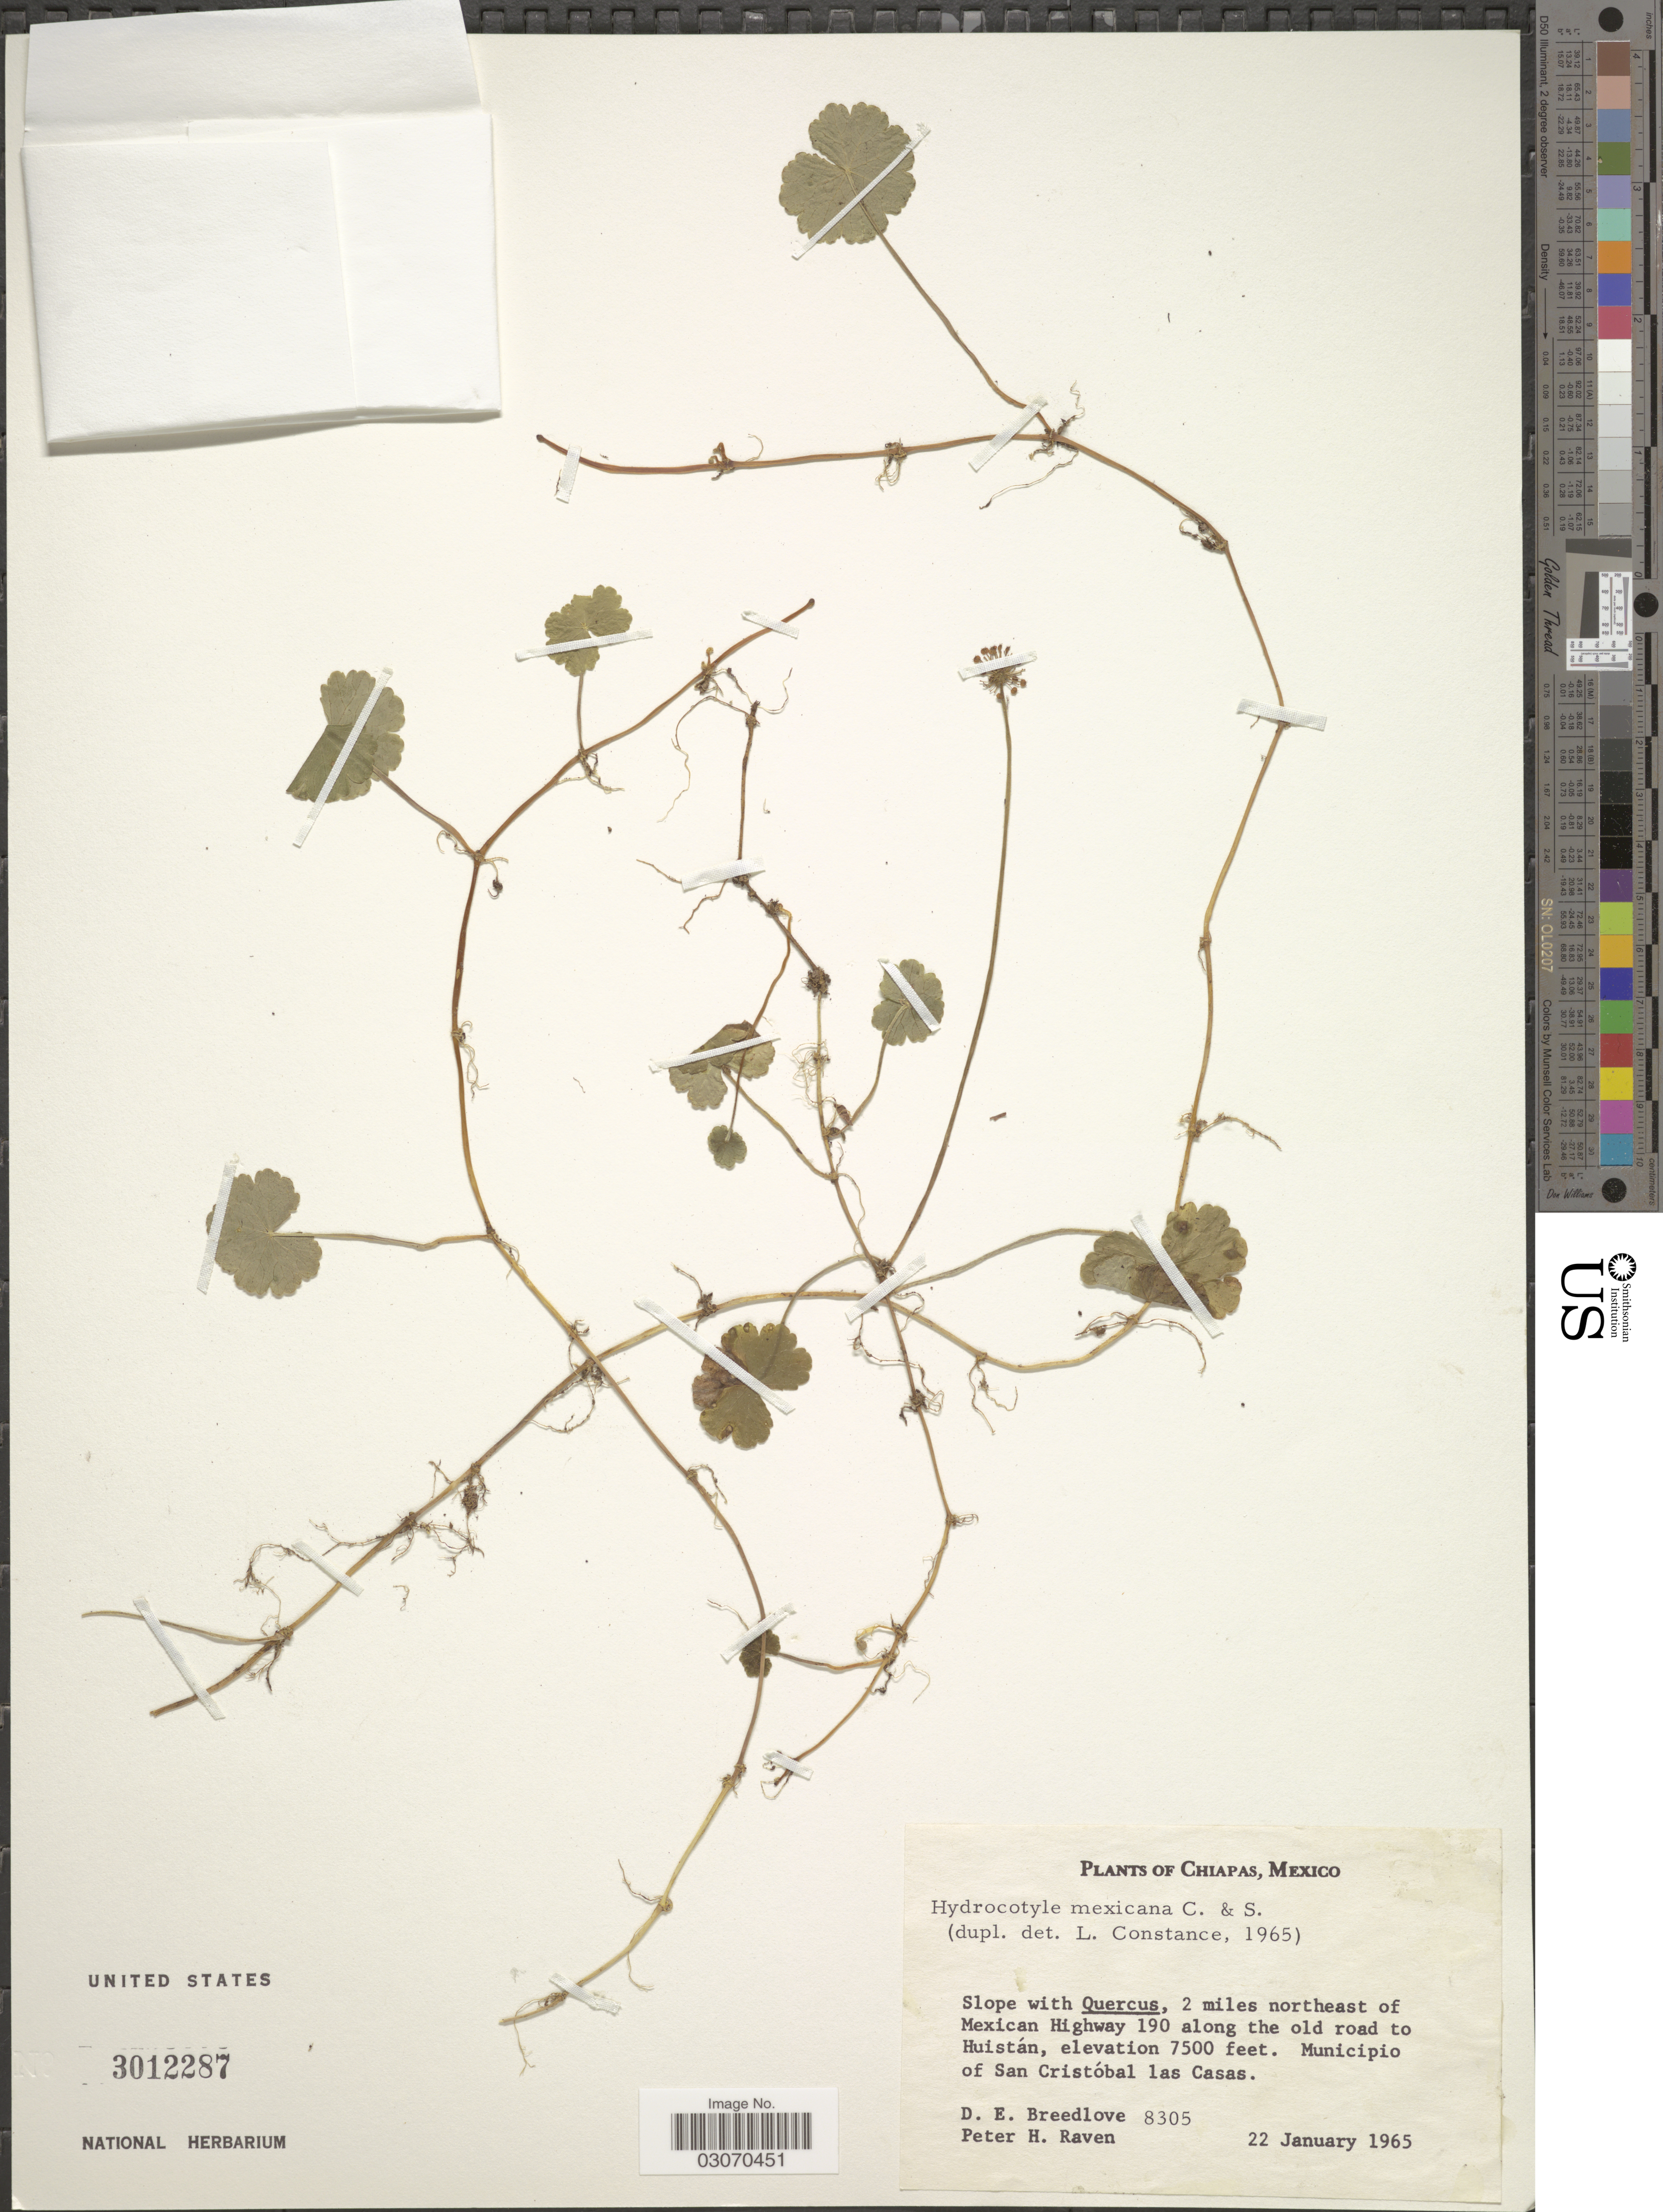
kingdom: Plantae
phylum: Tracheophyta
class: Magnoliopsida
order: Apiales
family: Araliaceae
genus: Hydrocotyle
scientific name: Hydrocotyle mexicana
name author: Schltdl. & Cham.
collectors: D. E. Breedlove & P. Raven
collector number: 8305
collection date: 1965-01-22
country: Mexico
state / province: Chiapas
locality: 2 miles northeast of Mexican Highway 190 along the old road to Huistán. Municipio of San Cristóbal las Casas.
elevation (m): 2286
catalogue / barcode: US 3012287